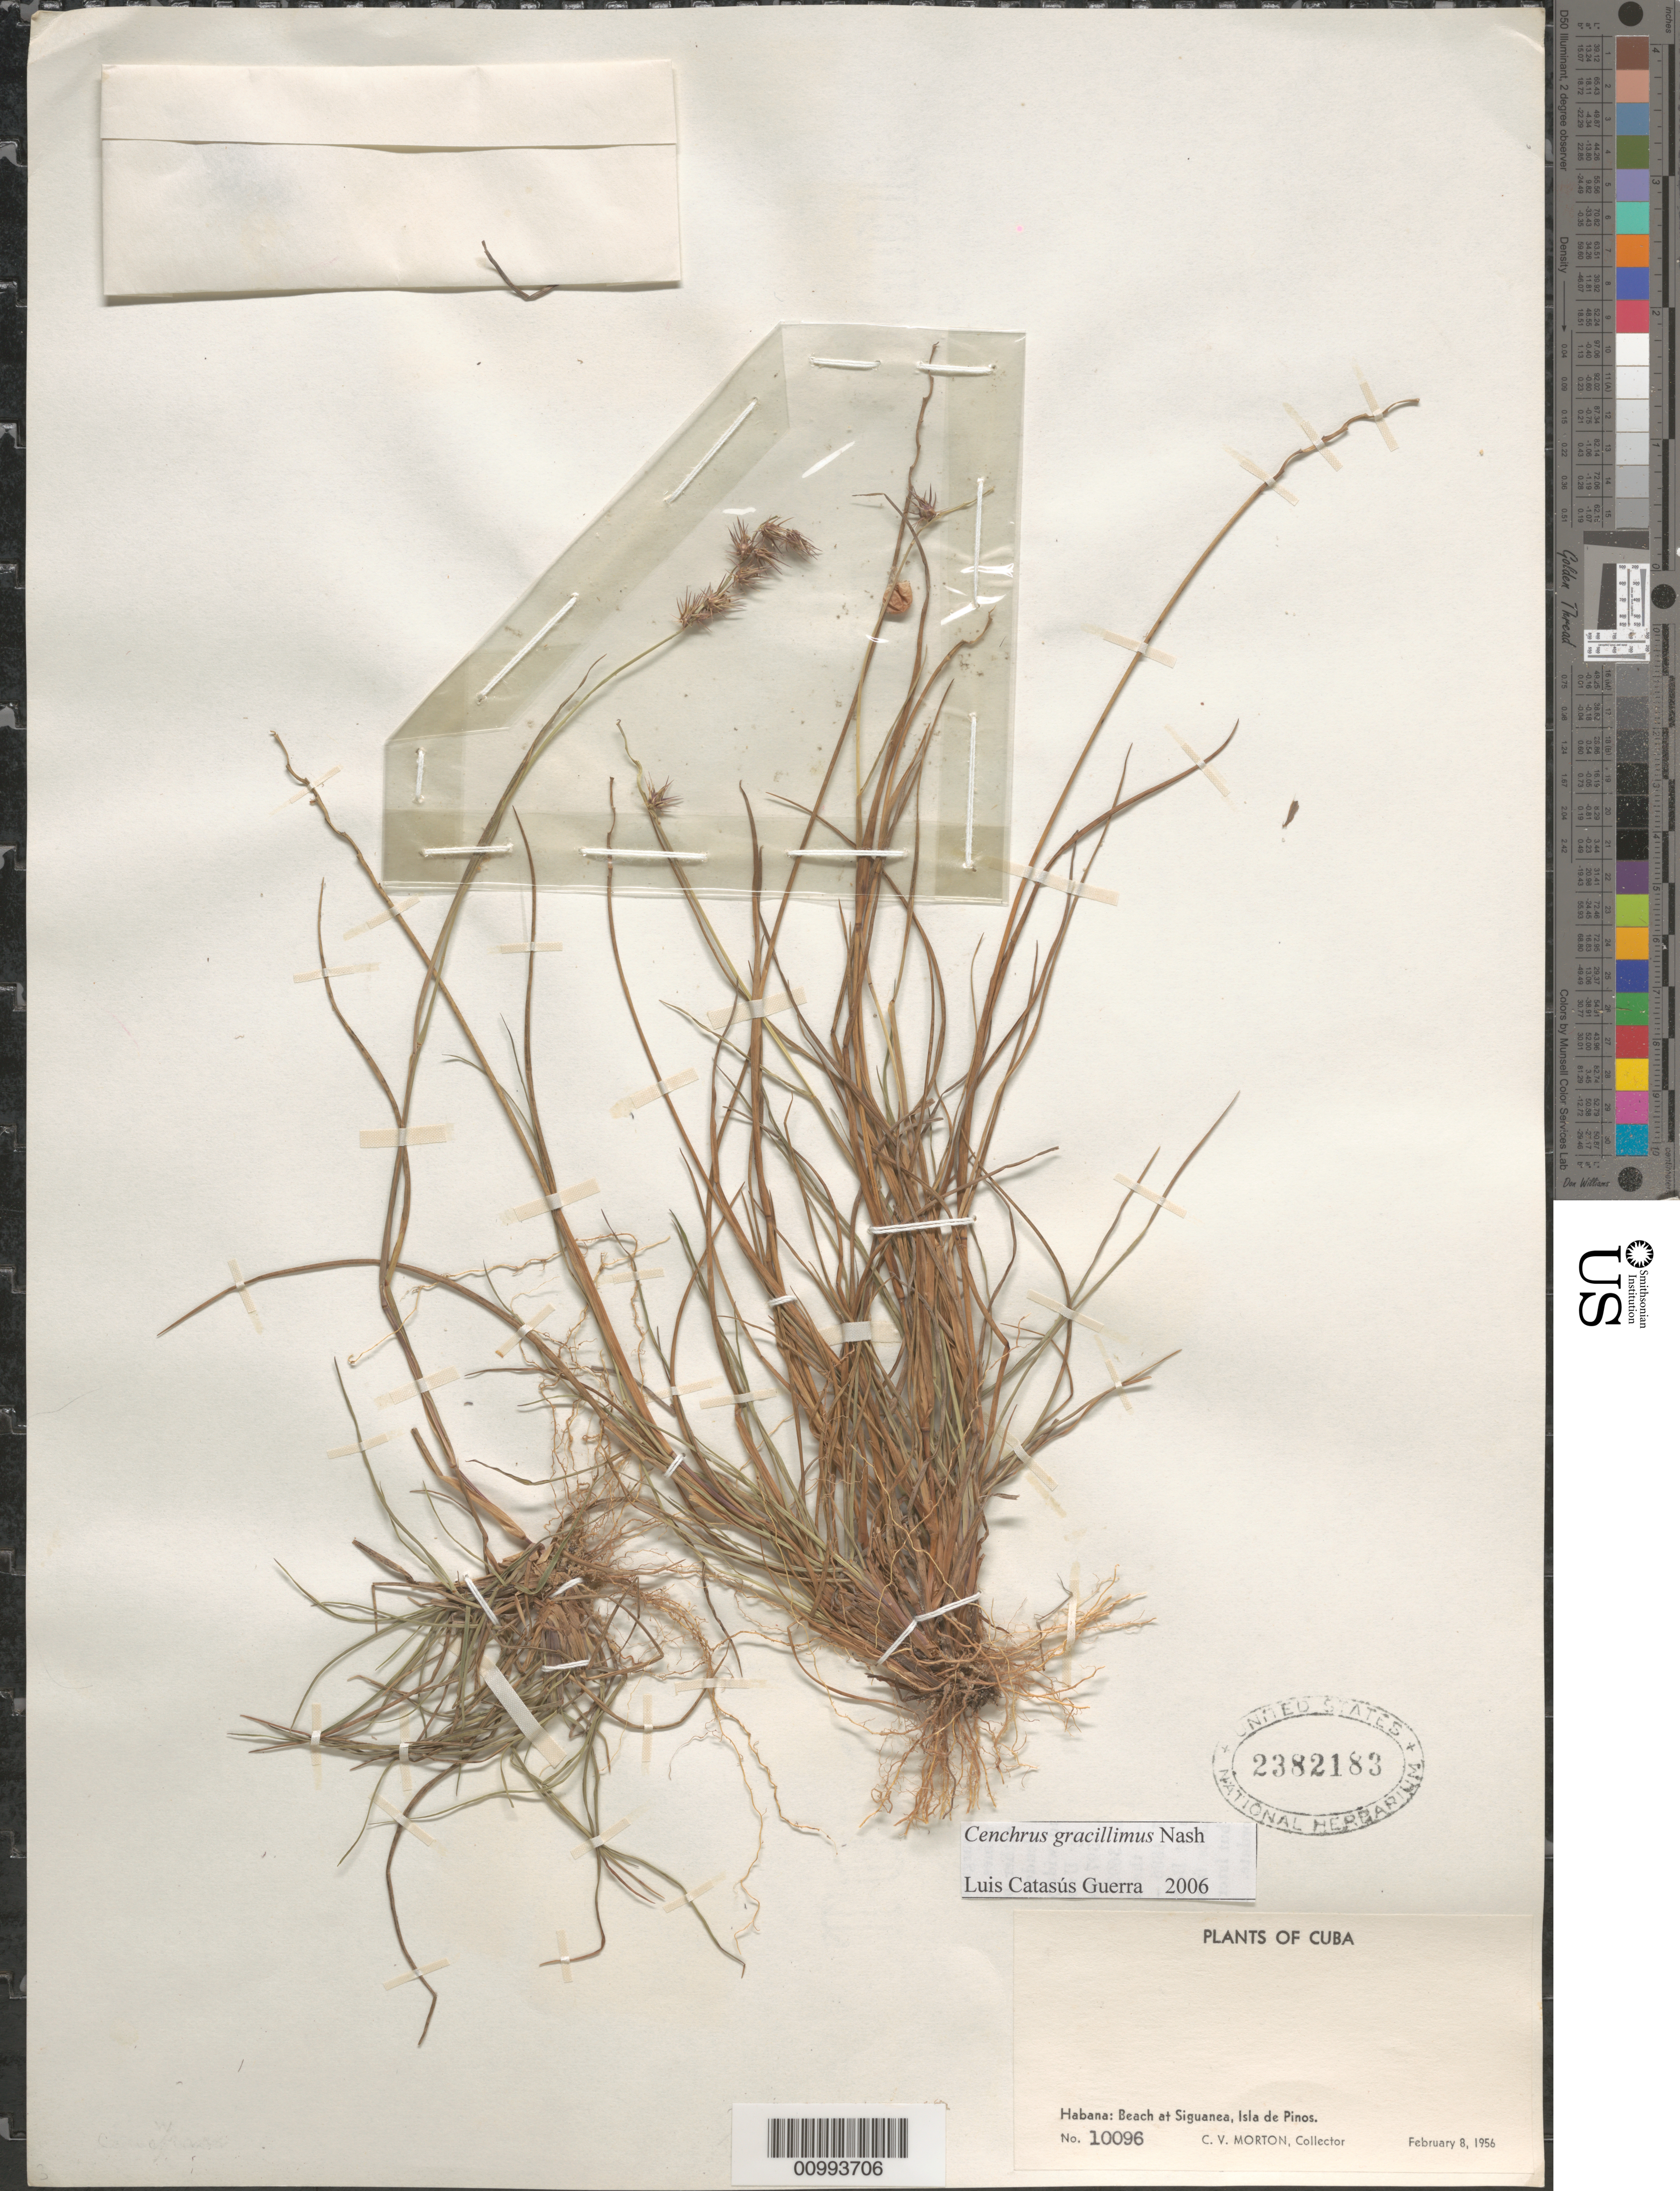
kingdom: Plantae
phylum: Tracheophyta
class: Liliopsida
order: Poales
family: Poaceae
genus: Cenchrus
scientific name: Cenchrus gracillimus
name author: Nash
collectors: C. V. Morton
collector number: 10096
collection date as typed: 08 Feb 1956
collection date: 1956-02-08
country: Cuba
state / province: Isla de la Juventud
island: Isla de la Juventud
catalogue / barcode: US 2382183